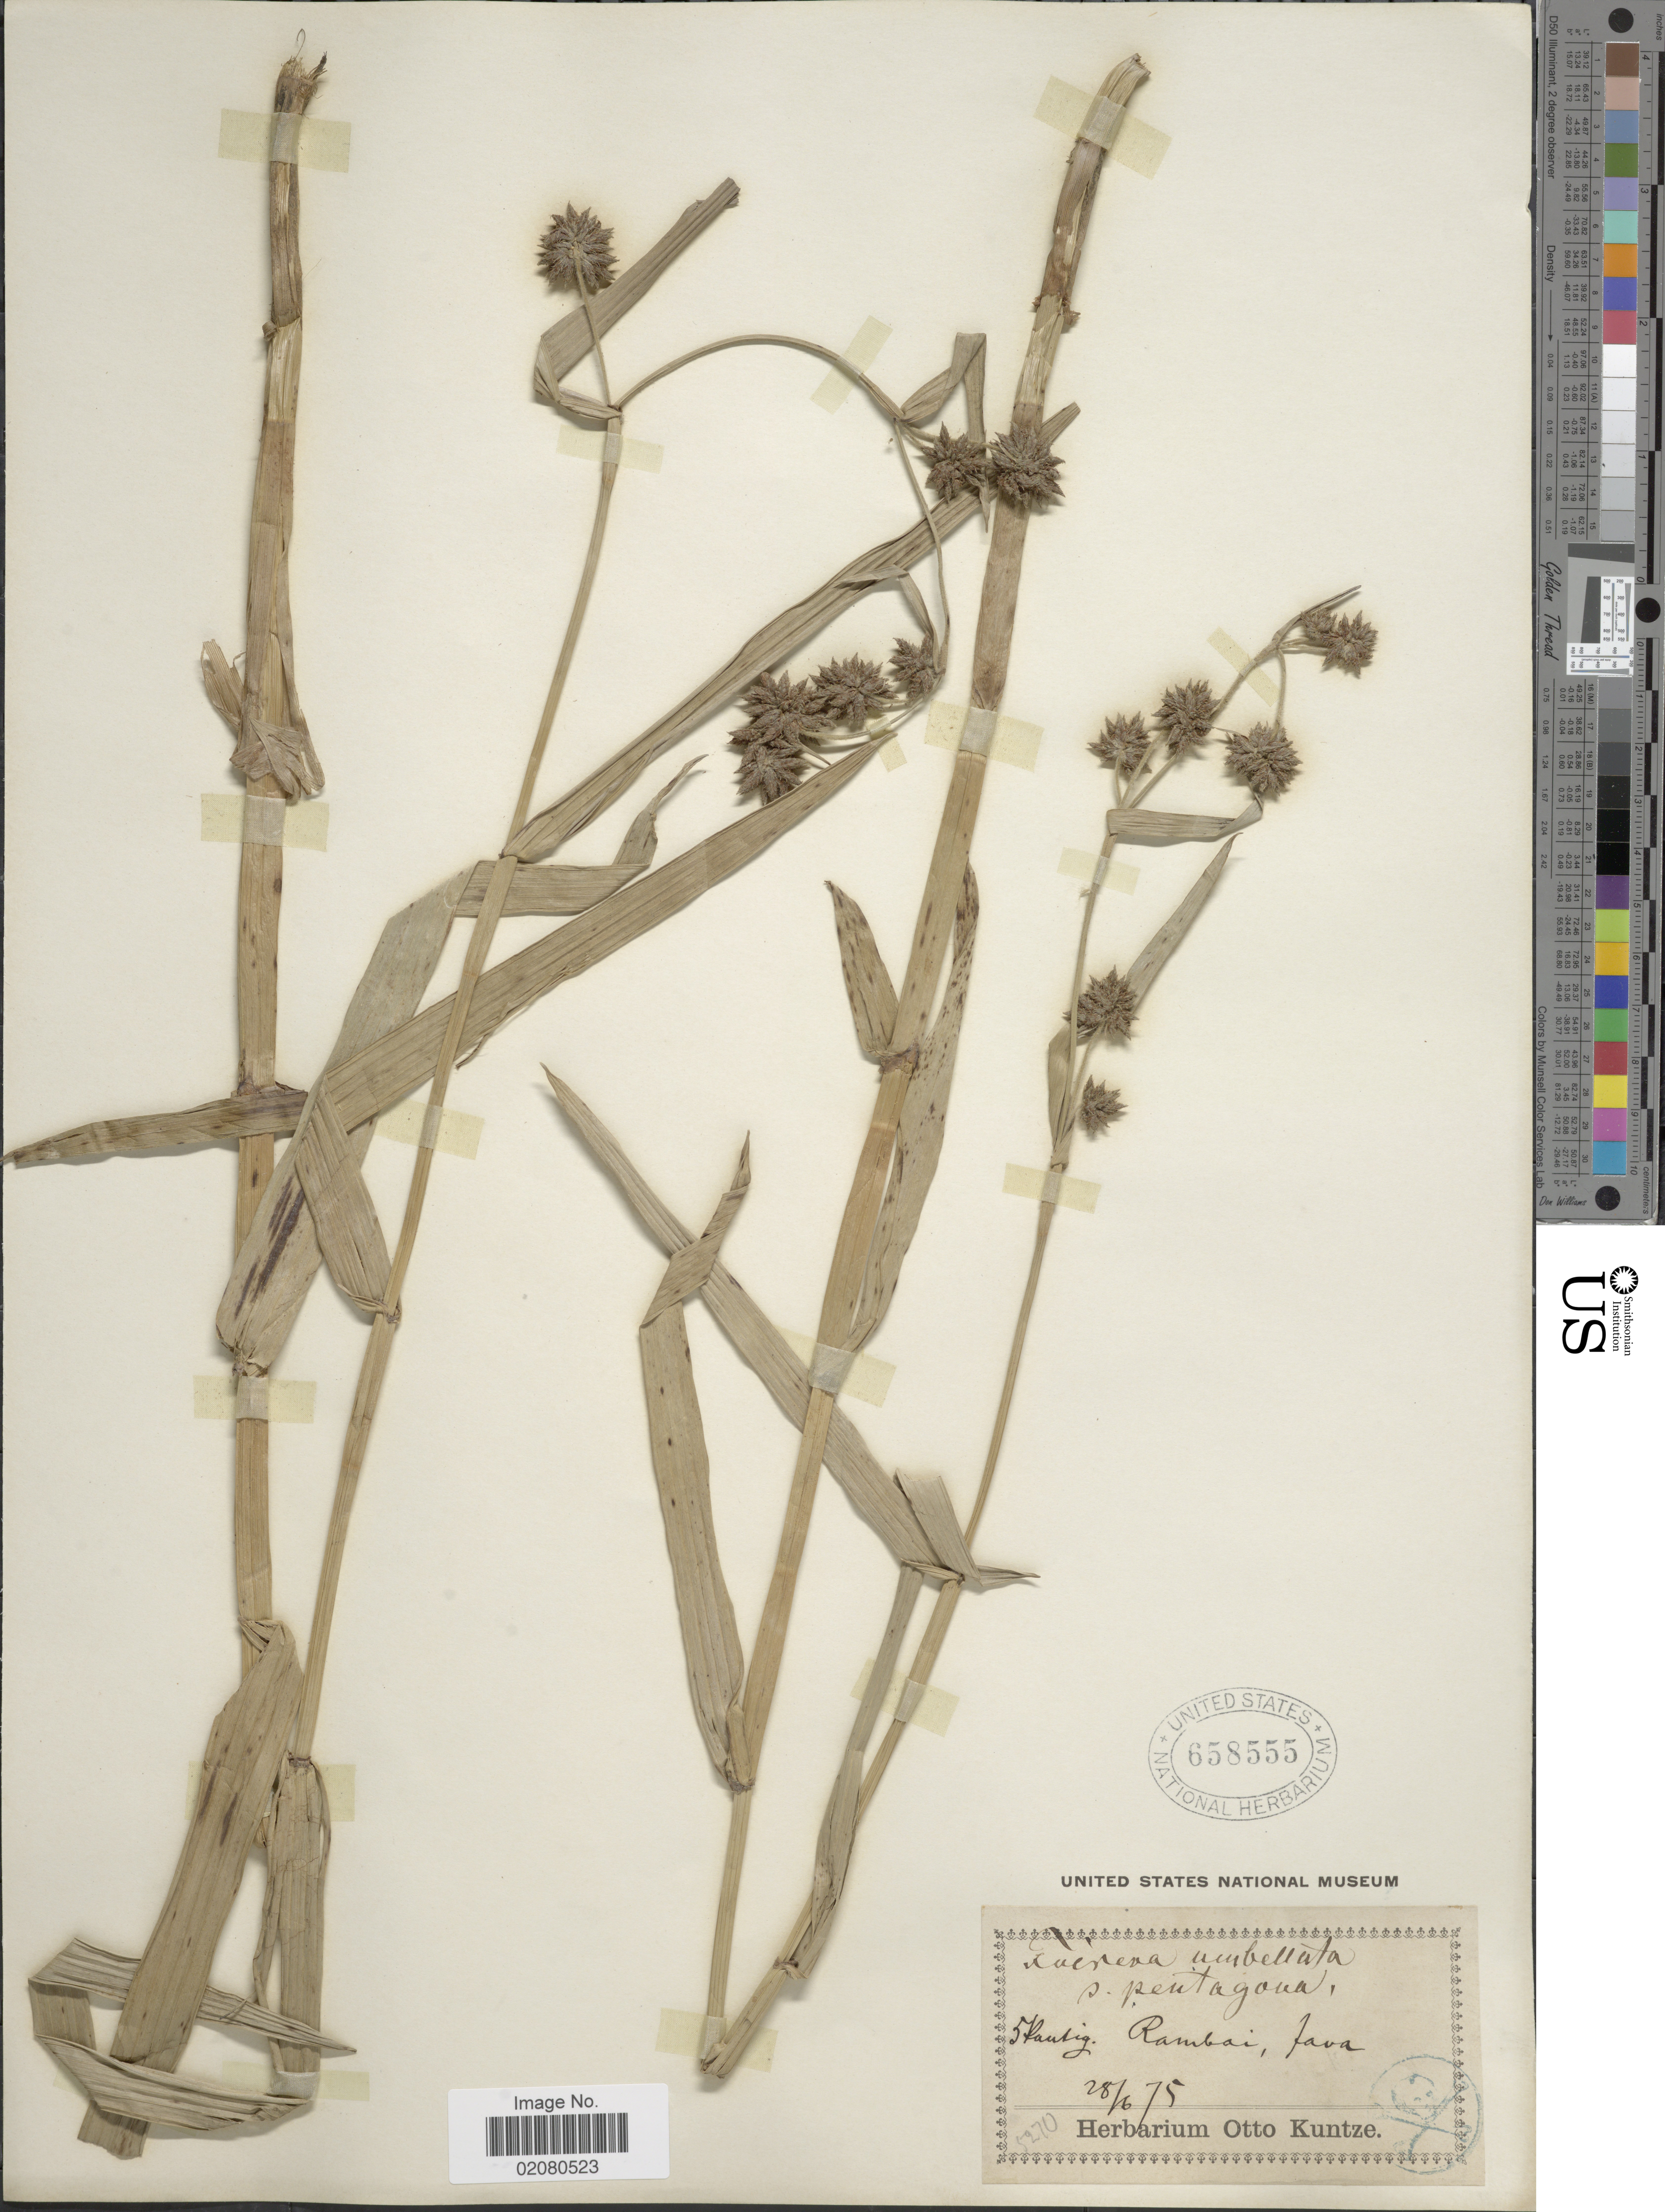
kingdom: Plantae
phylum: Tracheophyta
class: Liliopsida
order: Poales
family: Cyperaceae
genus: Fuirena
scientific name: Fuirena umbellata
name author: Rottb.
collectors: ex herb. Otto Kuntze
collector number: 3270*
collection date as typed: Transcribed d/m/y: 28/6/75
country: Indonesia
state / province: Java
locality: Skantig [interpreted], Rambai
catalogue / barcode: US 65855